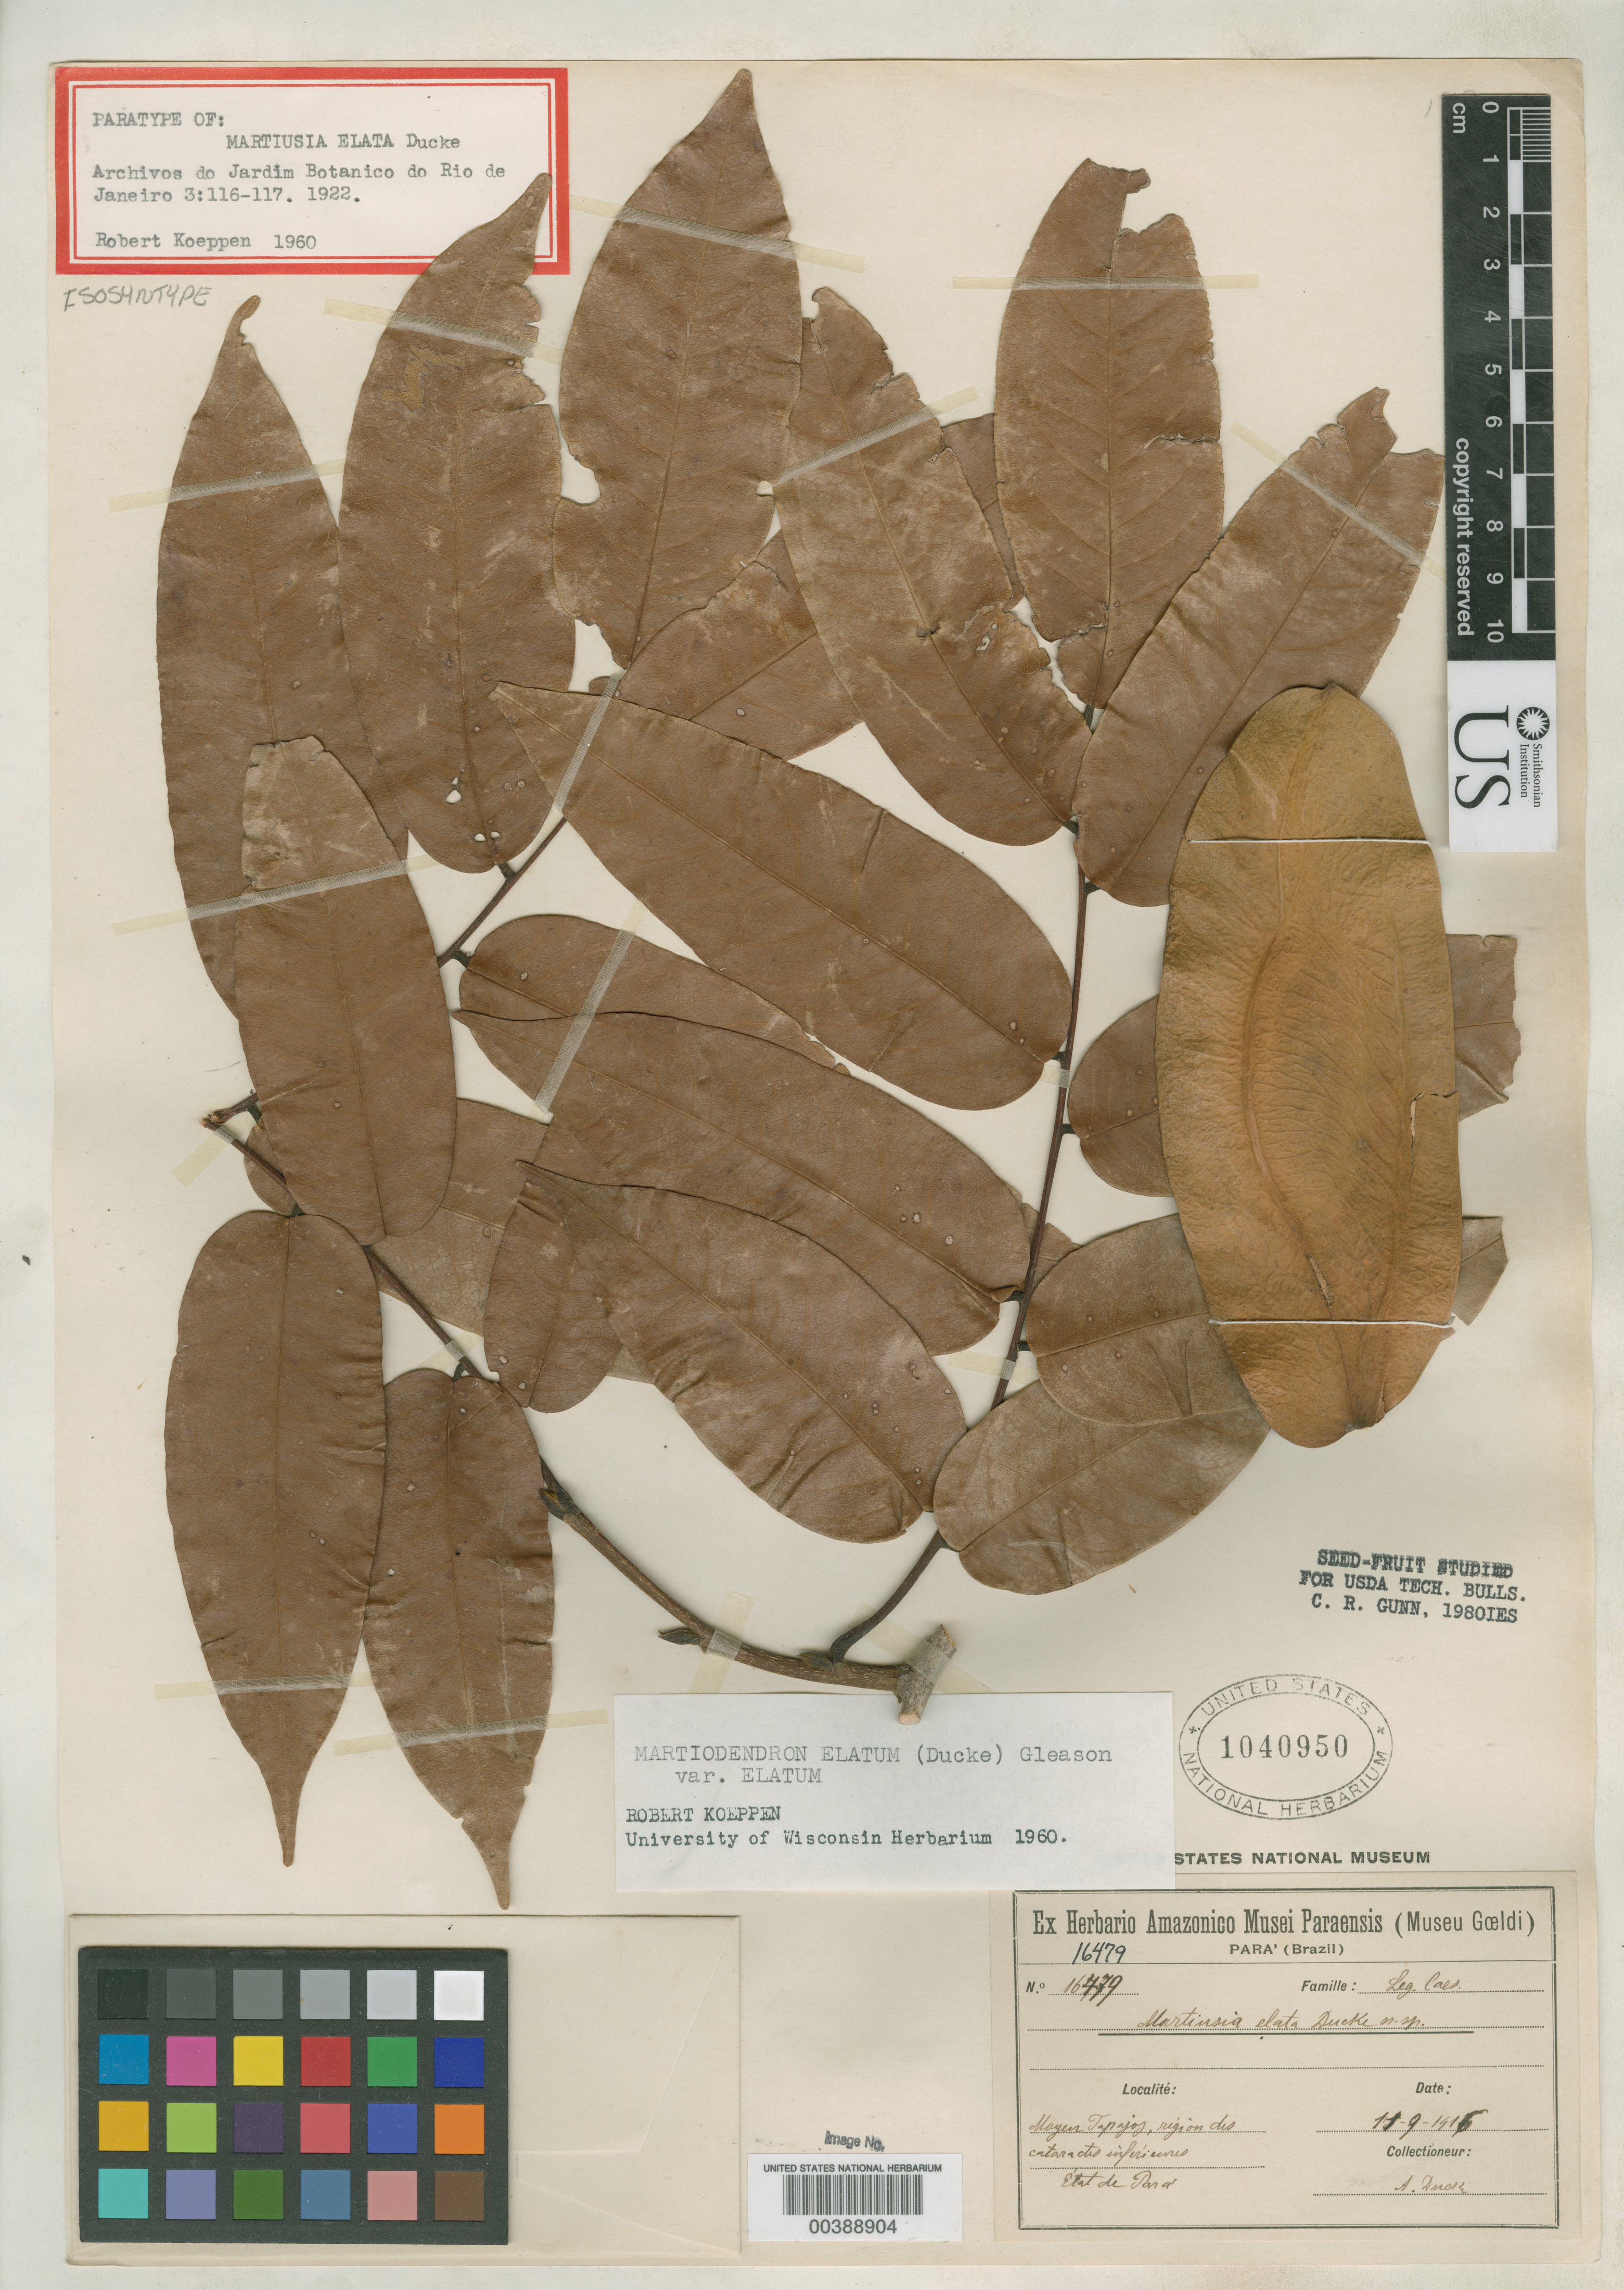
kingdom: Plantae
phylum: Tracheophyta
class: Magnoliopsida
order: Fabales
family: Fabaceae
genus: Martiusia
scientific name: Martiusia elata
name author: Ducke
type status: Isosyntype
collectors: A. Ducke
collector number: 16479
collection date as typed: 11 Sep 1916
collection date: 1916-09-11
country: Brazil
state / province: Pará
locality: Mayen Tapajoy, region des cataractes infericures. [region of the lower cataracts]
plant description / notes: Annotated as paratype by R. Koeppen (1960) but this is one of the syntypes that was not designated as a lectotype.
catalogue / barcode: US 1040950